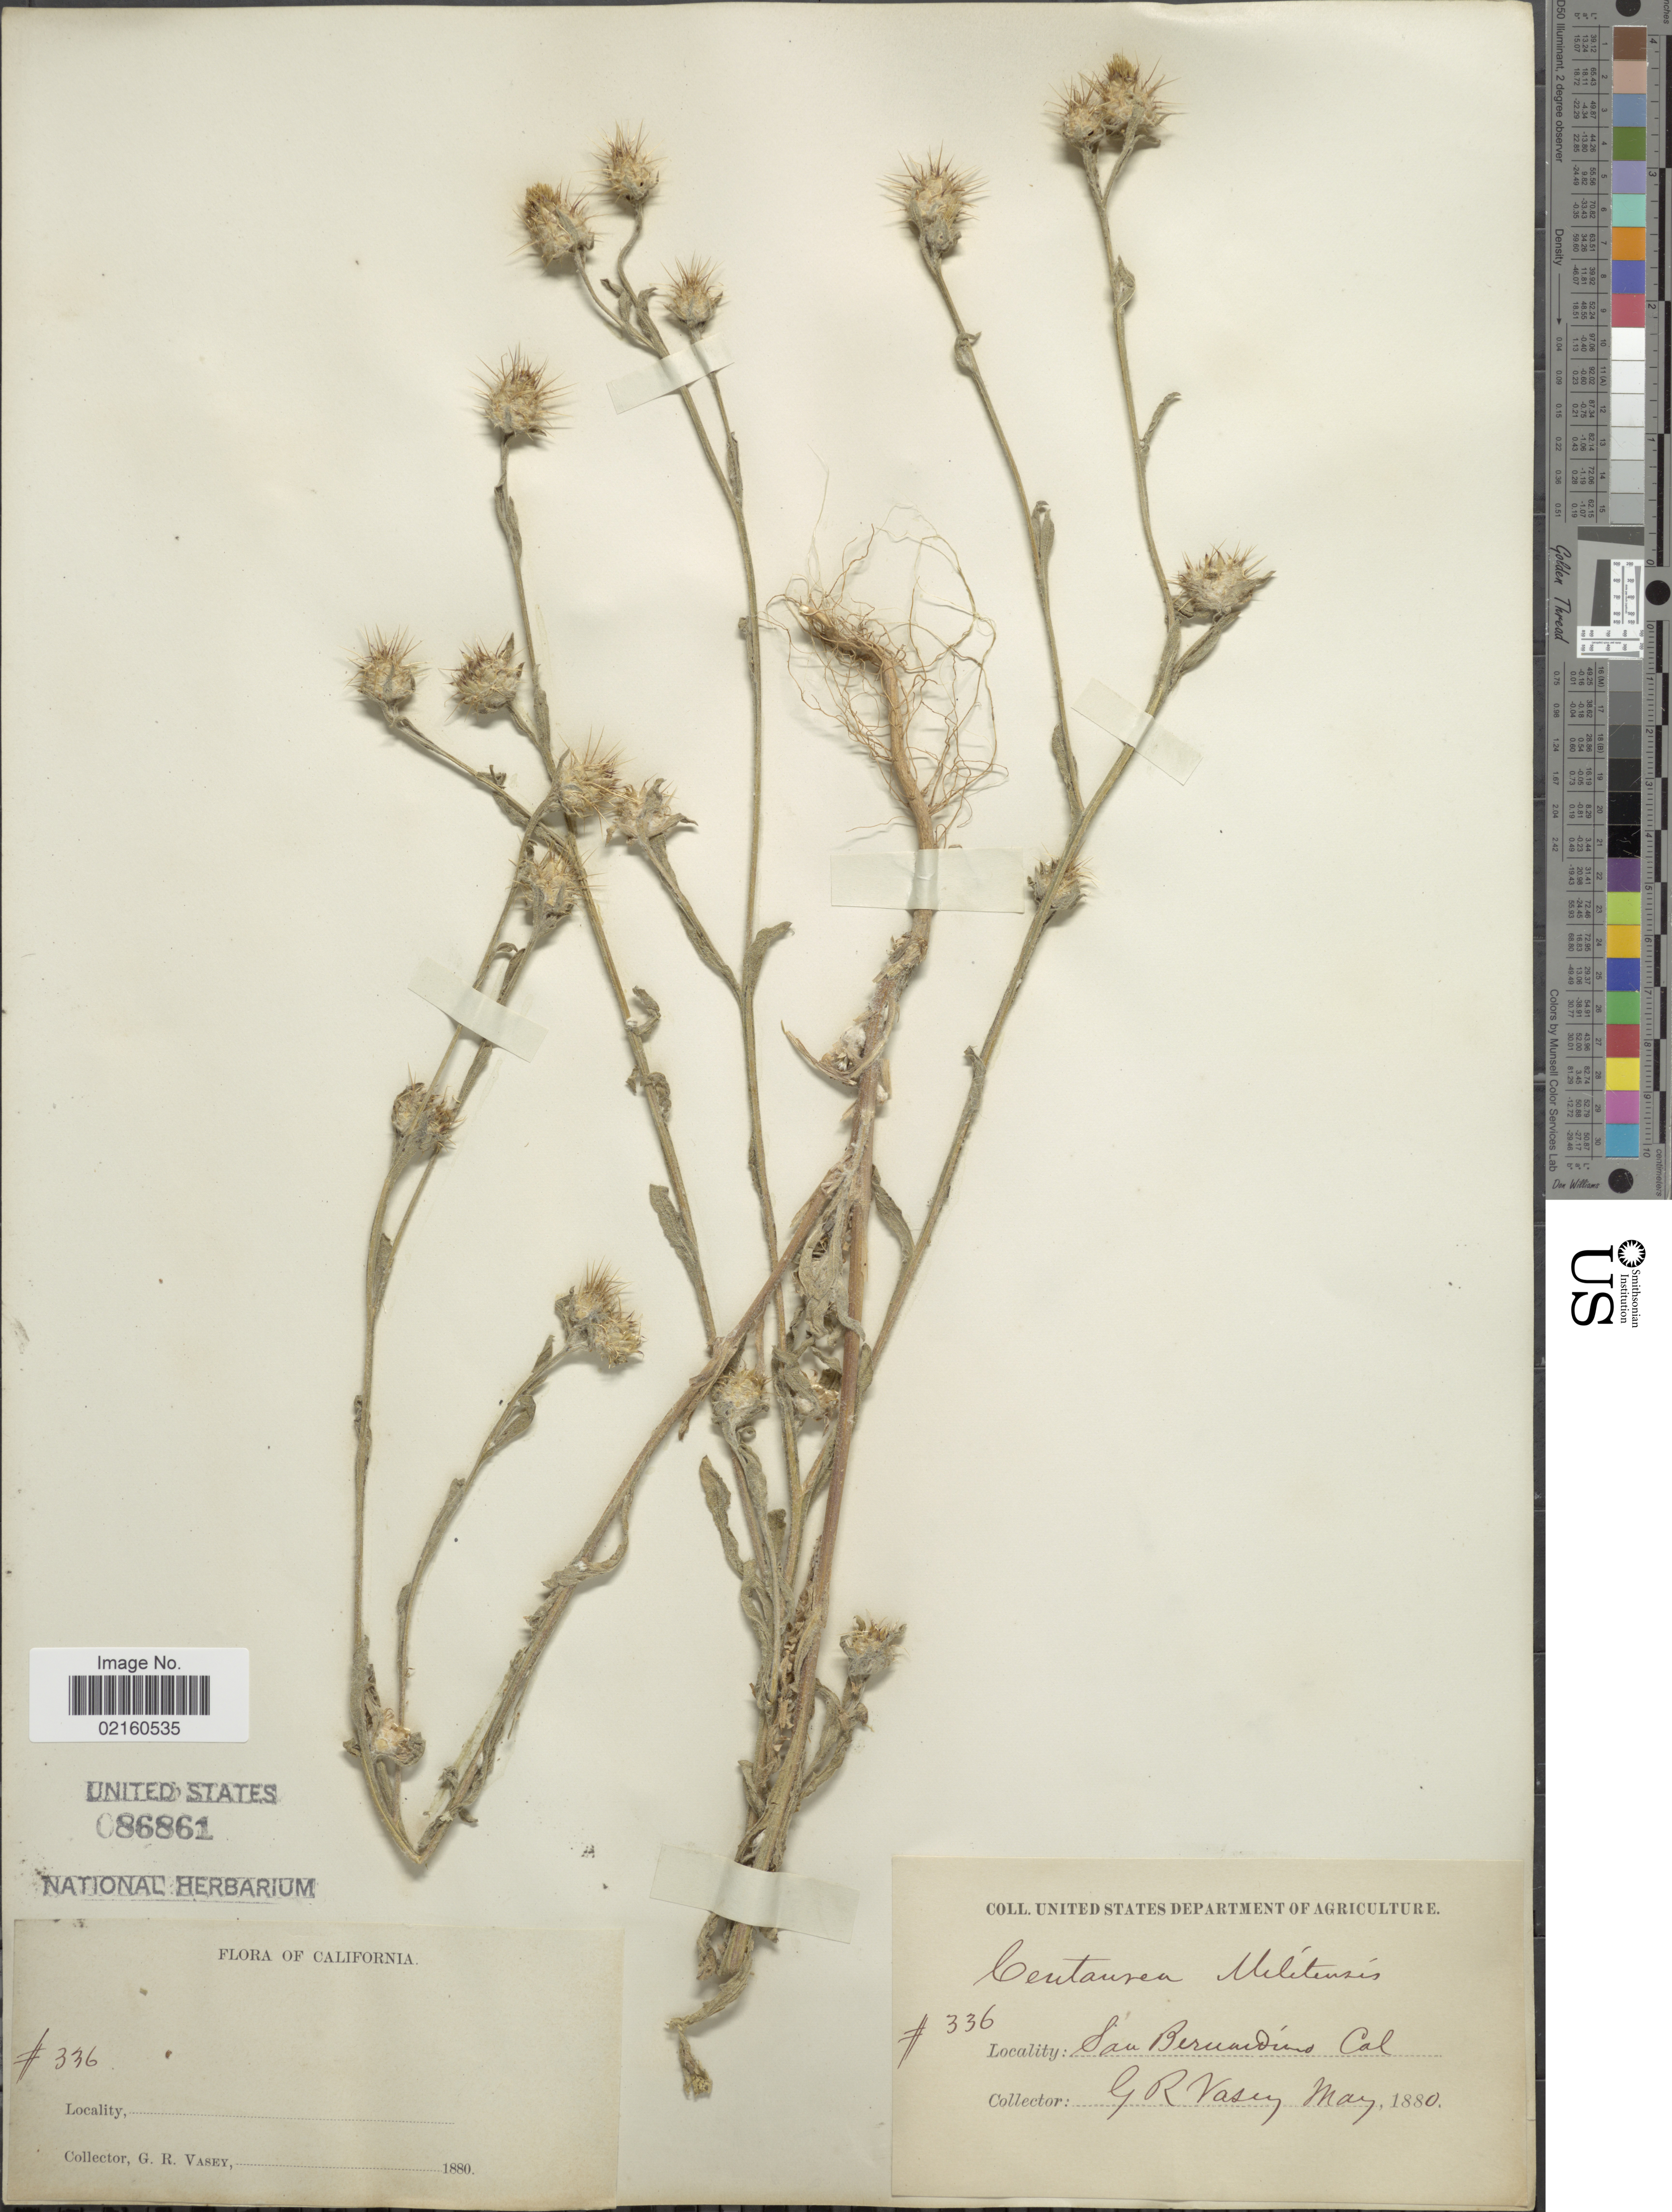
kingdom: Plantae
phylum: Tracheophyta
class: Magnoliopsida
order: Asterales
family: Asteraceae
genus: Centaurea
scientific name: Centaurea melitensis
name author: L.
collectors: G. R. Vasey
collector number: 336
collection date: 1880-05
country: United States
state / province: California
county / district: San Bernardino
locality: San Bernardino, Cal.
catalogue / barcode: US 86861